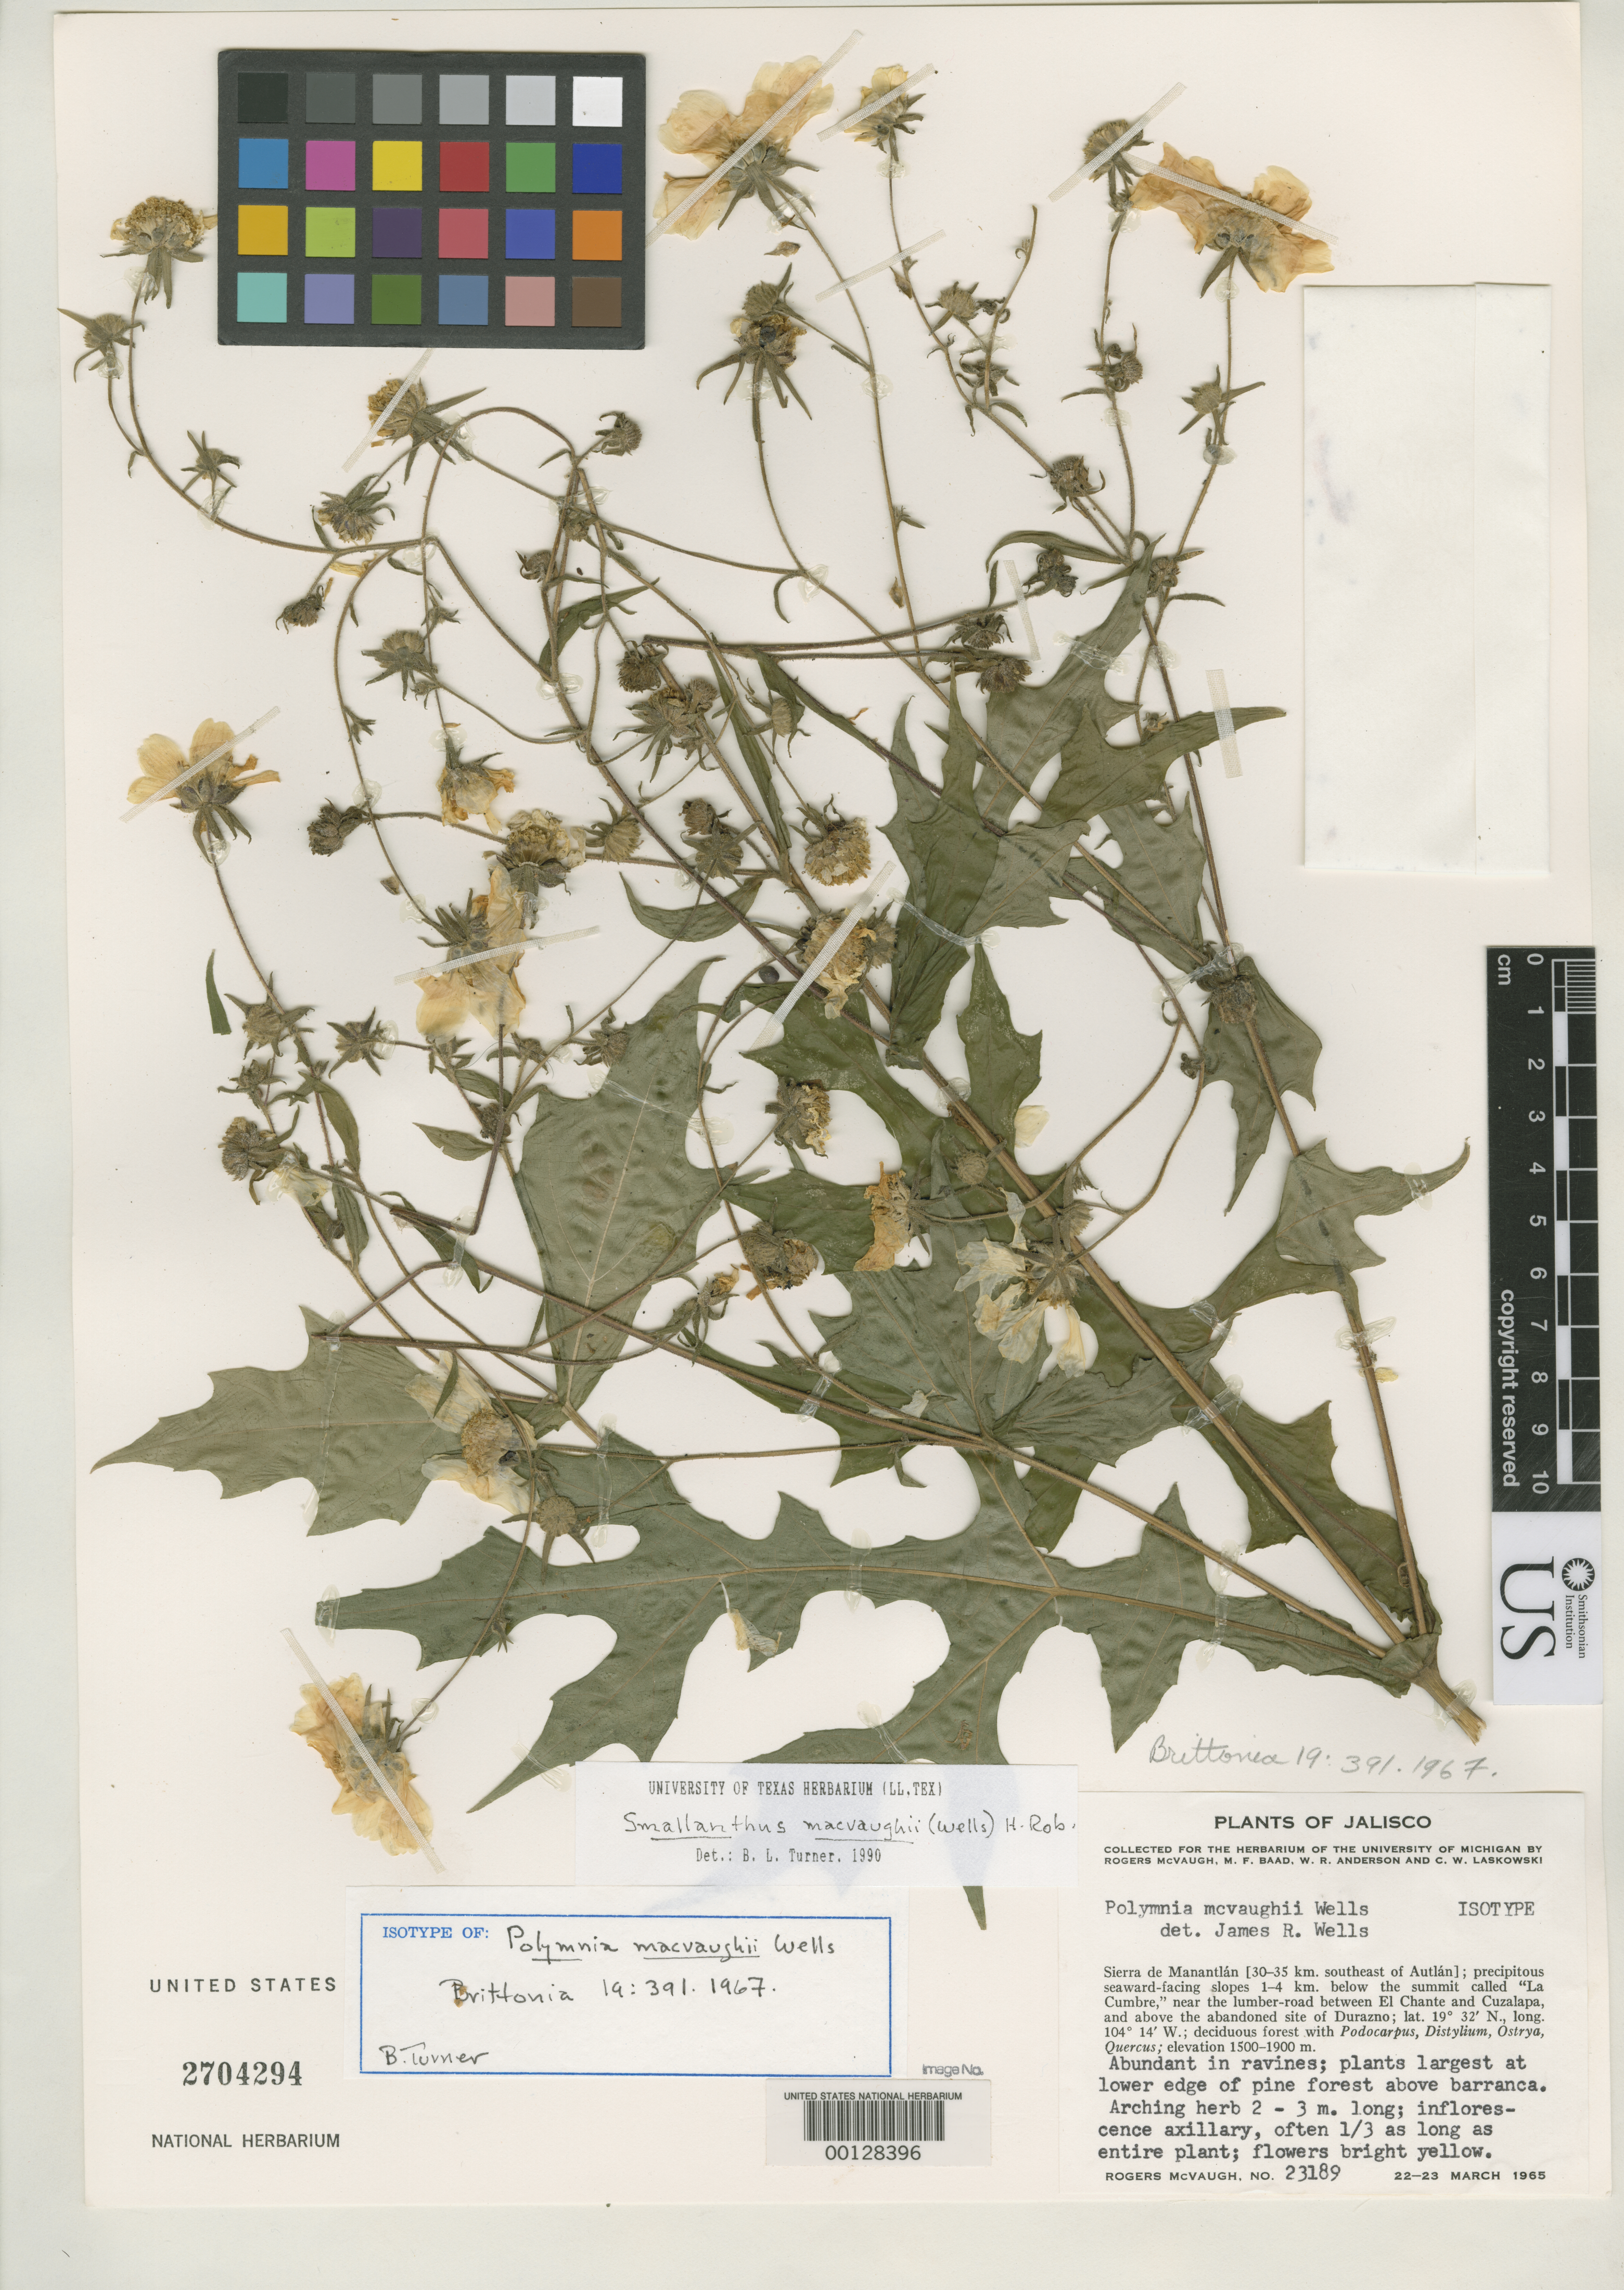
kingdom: Plantae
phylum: Tracheophyta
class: Magnoliopsida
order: Asterales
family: Asteraceae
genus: Polymnia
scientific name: Polymnia mcvaughii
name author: Wells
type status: Isotype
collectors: R. McVaugh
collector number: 23189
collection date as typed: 22 Mar 1965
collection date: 1965-03-22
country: Mexico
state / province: Jalisco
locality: Sierra de Manantlan, La Cumbre, between El Chante and Cuzalapa.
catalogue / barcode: US 2704294